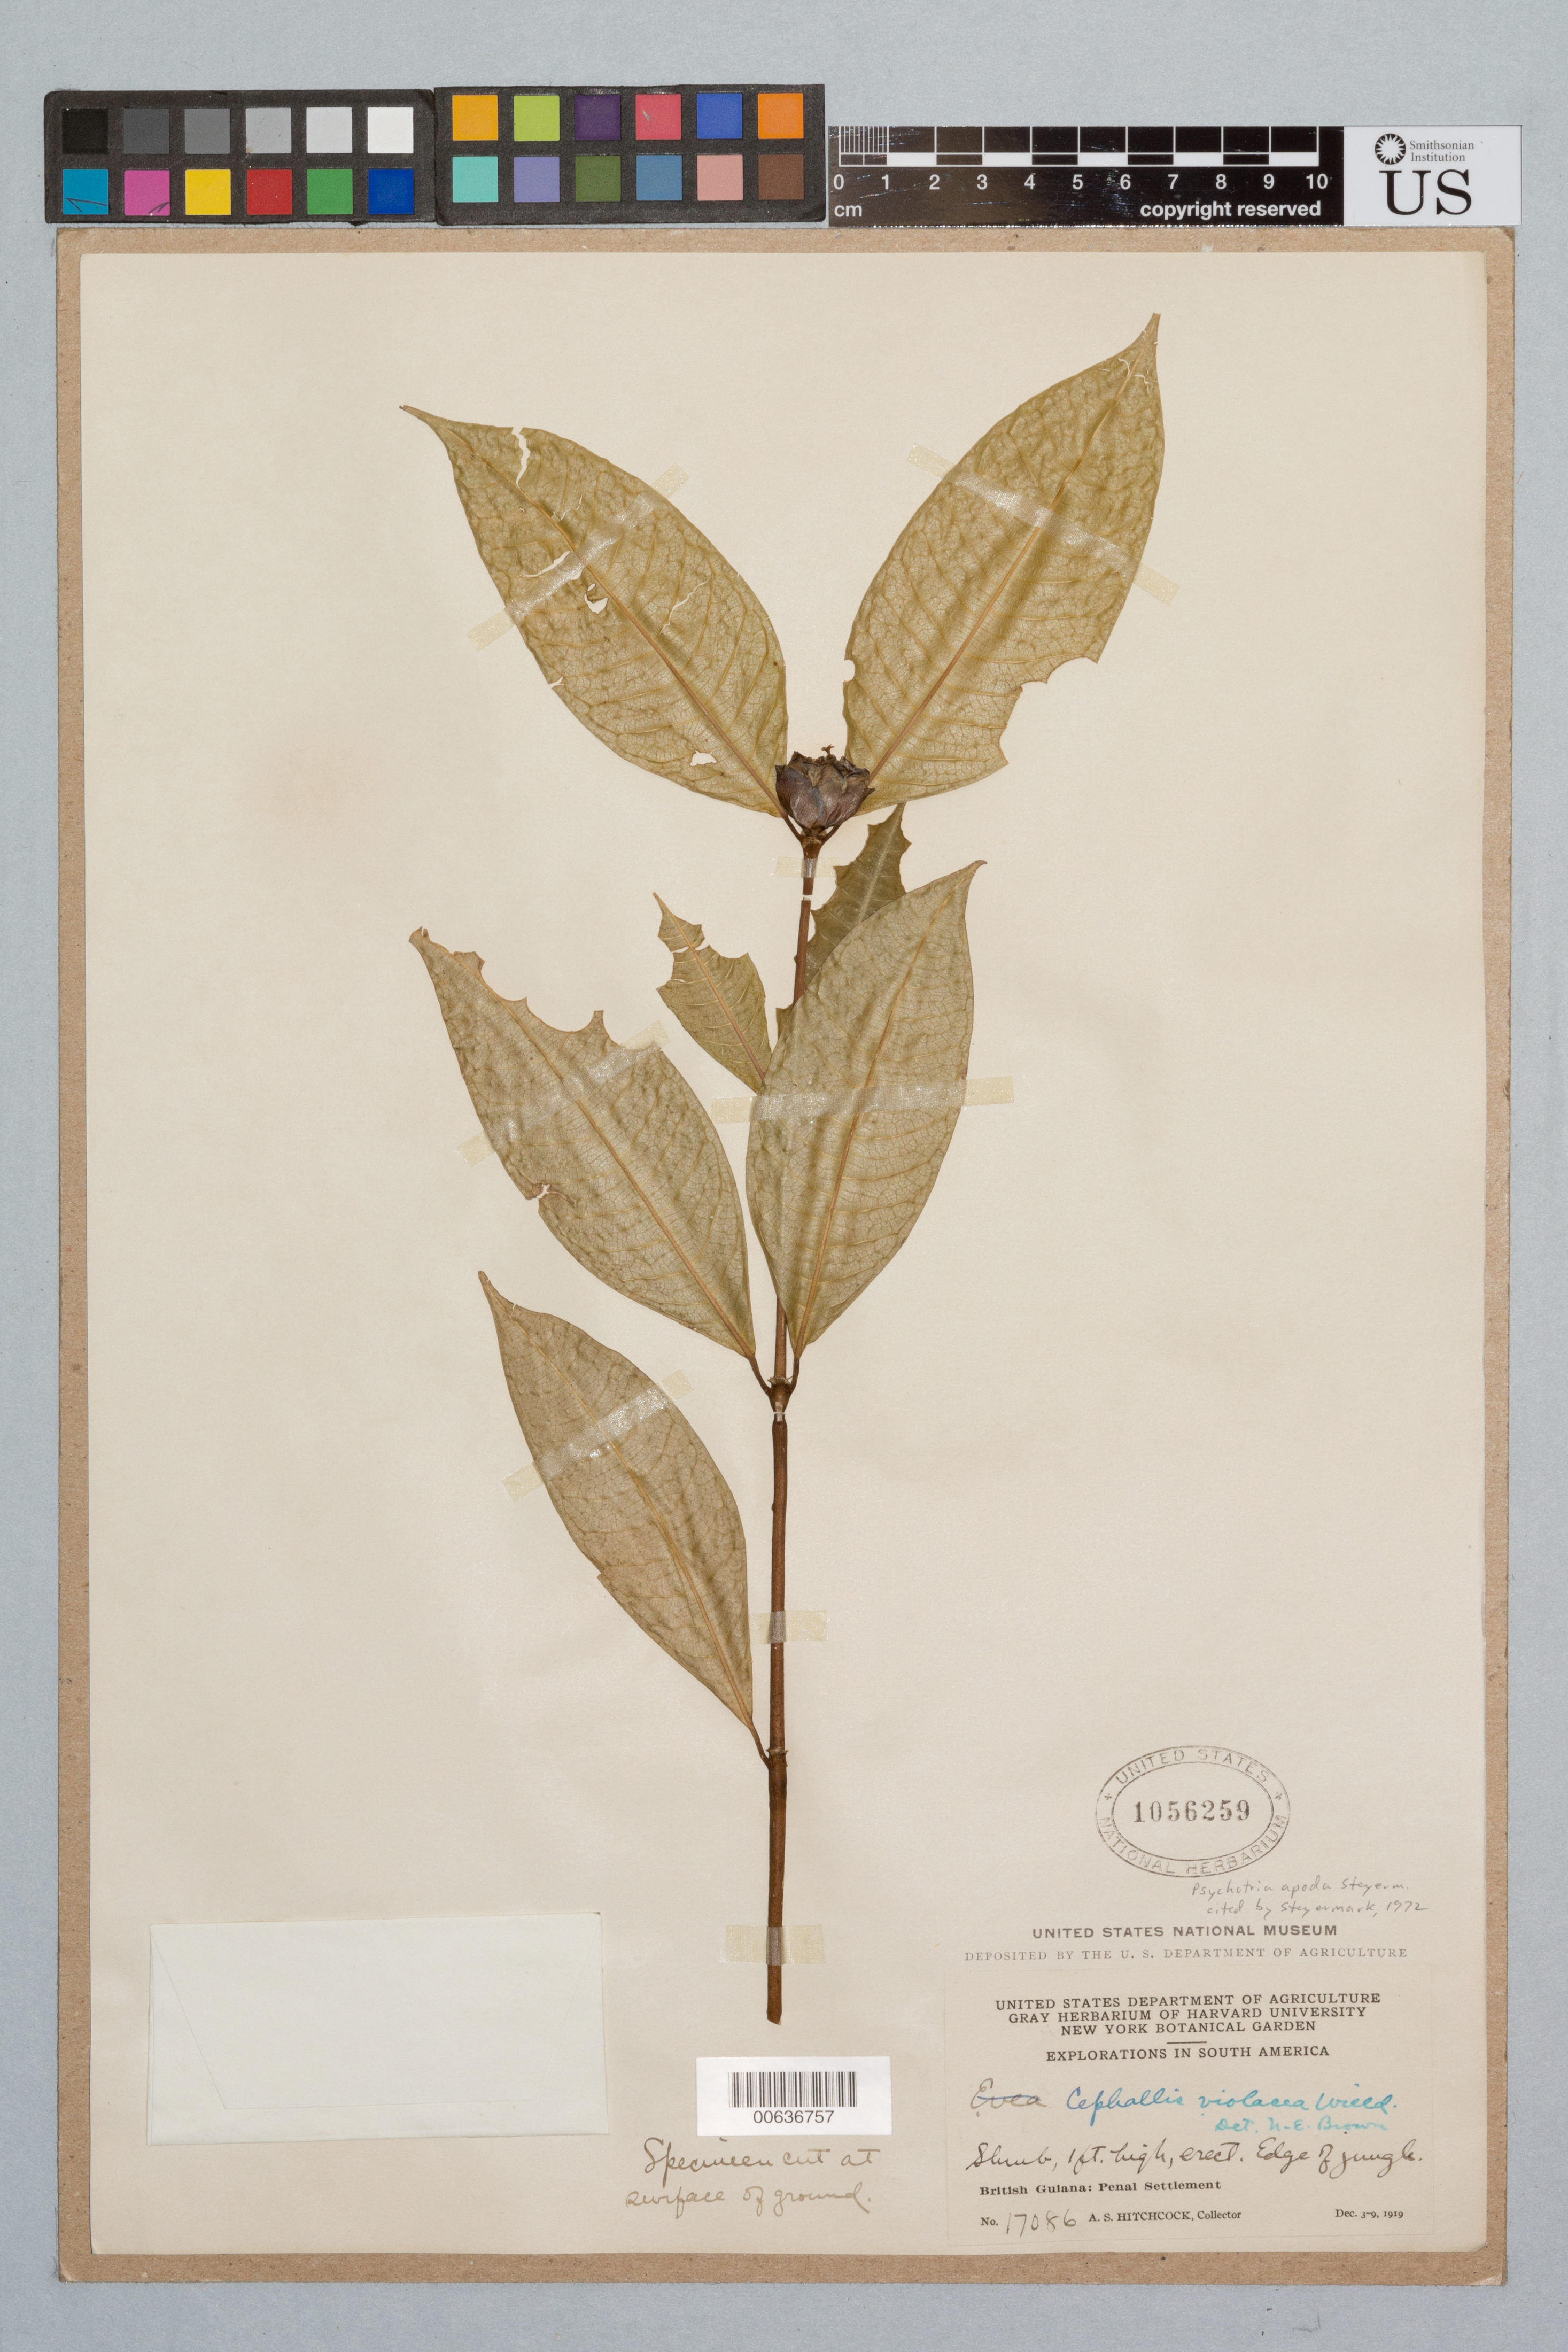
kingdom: Plantae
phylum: Tracheophyta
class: Magnoliopsida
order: Gentianales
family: Rubiaceae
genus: Palicourea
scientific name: Palicourea apoda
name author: (Steyerm.) Delprete & J.H. Kirkbr.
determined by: Kirkbride, J. H., Jr.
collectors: A. S. Hitchcock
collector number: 17086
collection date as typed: Dec. 3-9, 1919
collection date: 1919-12-03/1919-12-09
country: Guyana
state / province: Cuyuni-Mazaruni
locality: Penal Settlement, on W side of Essequibo River, near mouth of Mazaruni River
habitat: Edge of jungle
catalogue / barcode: US 1056259